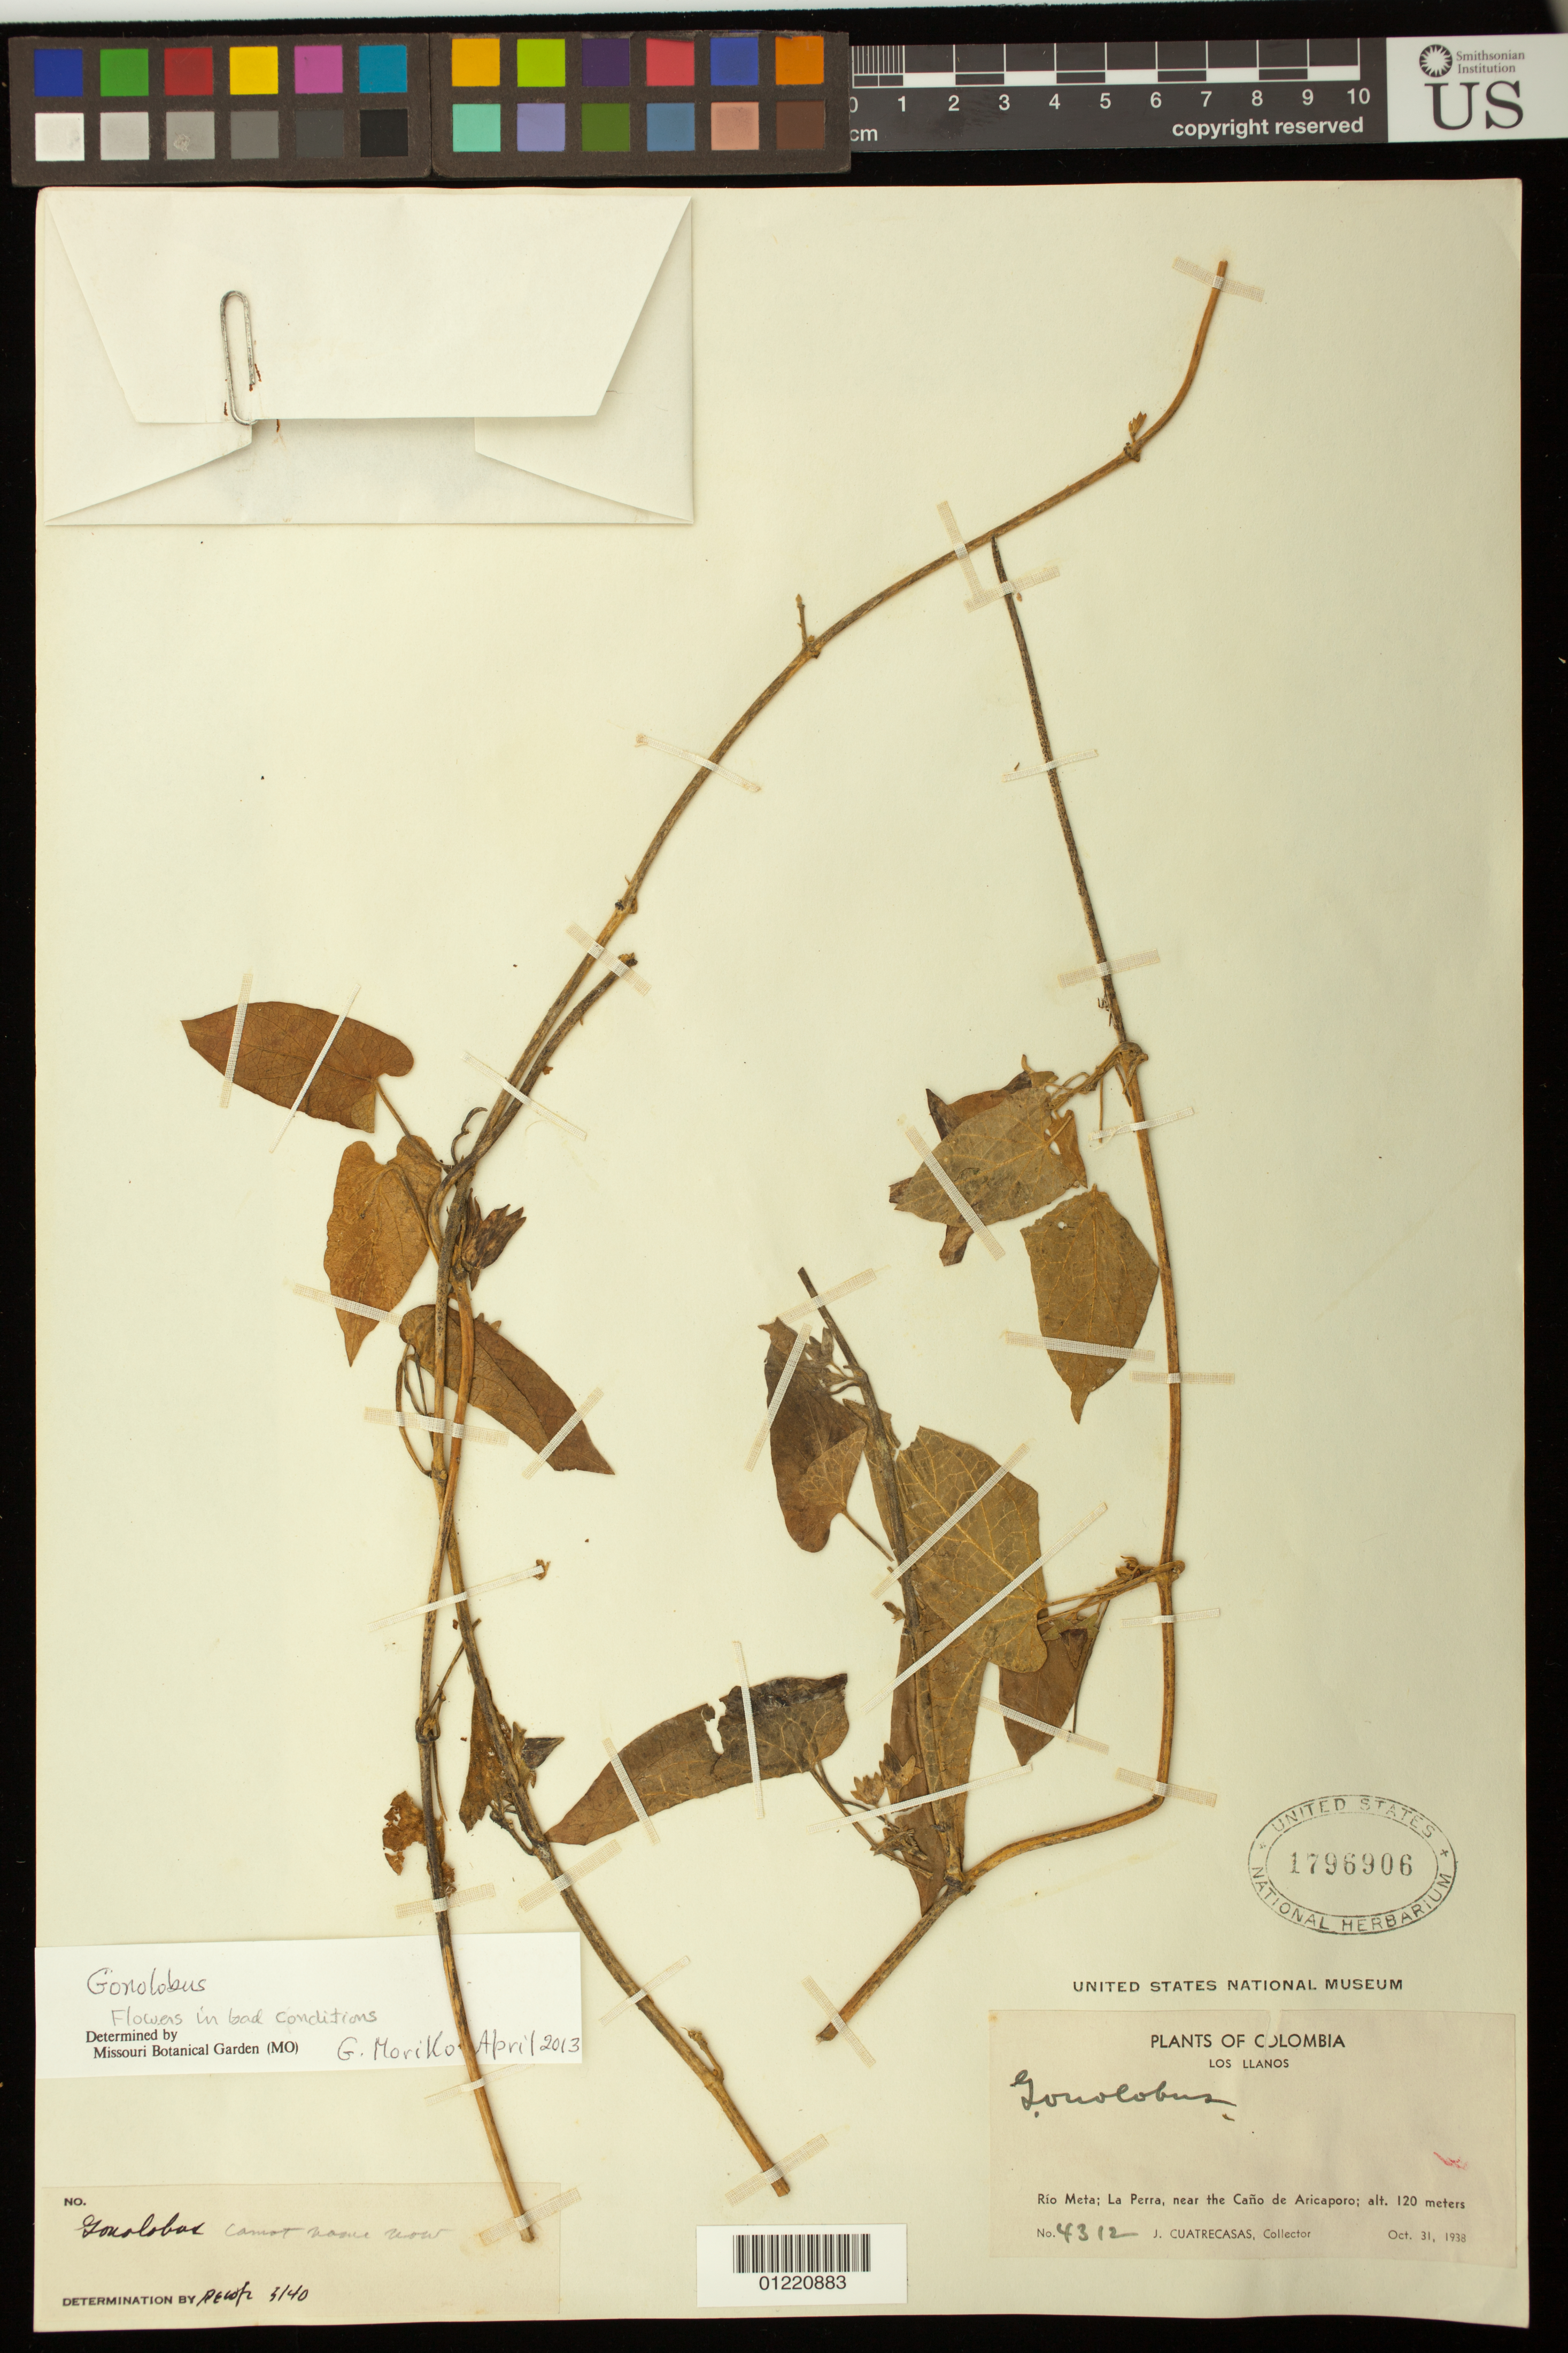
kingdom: Plantae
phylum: Tracheophyta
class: Magnoliopsida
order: Gentianales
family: Apocynaceae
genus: Gonolobus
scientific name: Gonolobus sp.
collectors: J. Cuatrecasas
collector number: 4312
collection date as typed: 31 Oct 1938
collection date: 1938-10-31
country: Colombia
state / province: Boyacá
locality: Los Llanos, Rio Meta, la Perra, near the Caño Aricaporo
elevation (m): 120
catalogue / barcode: US 1796906